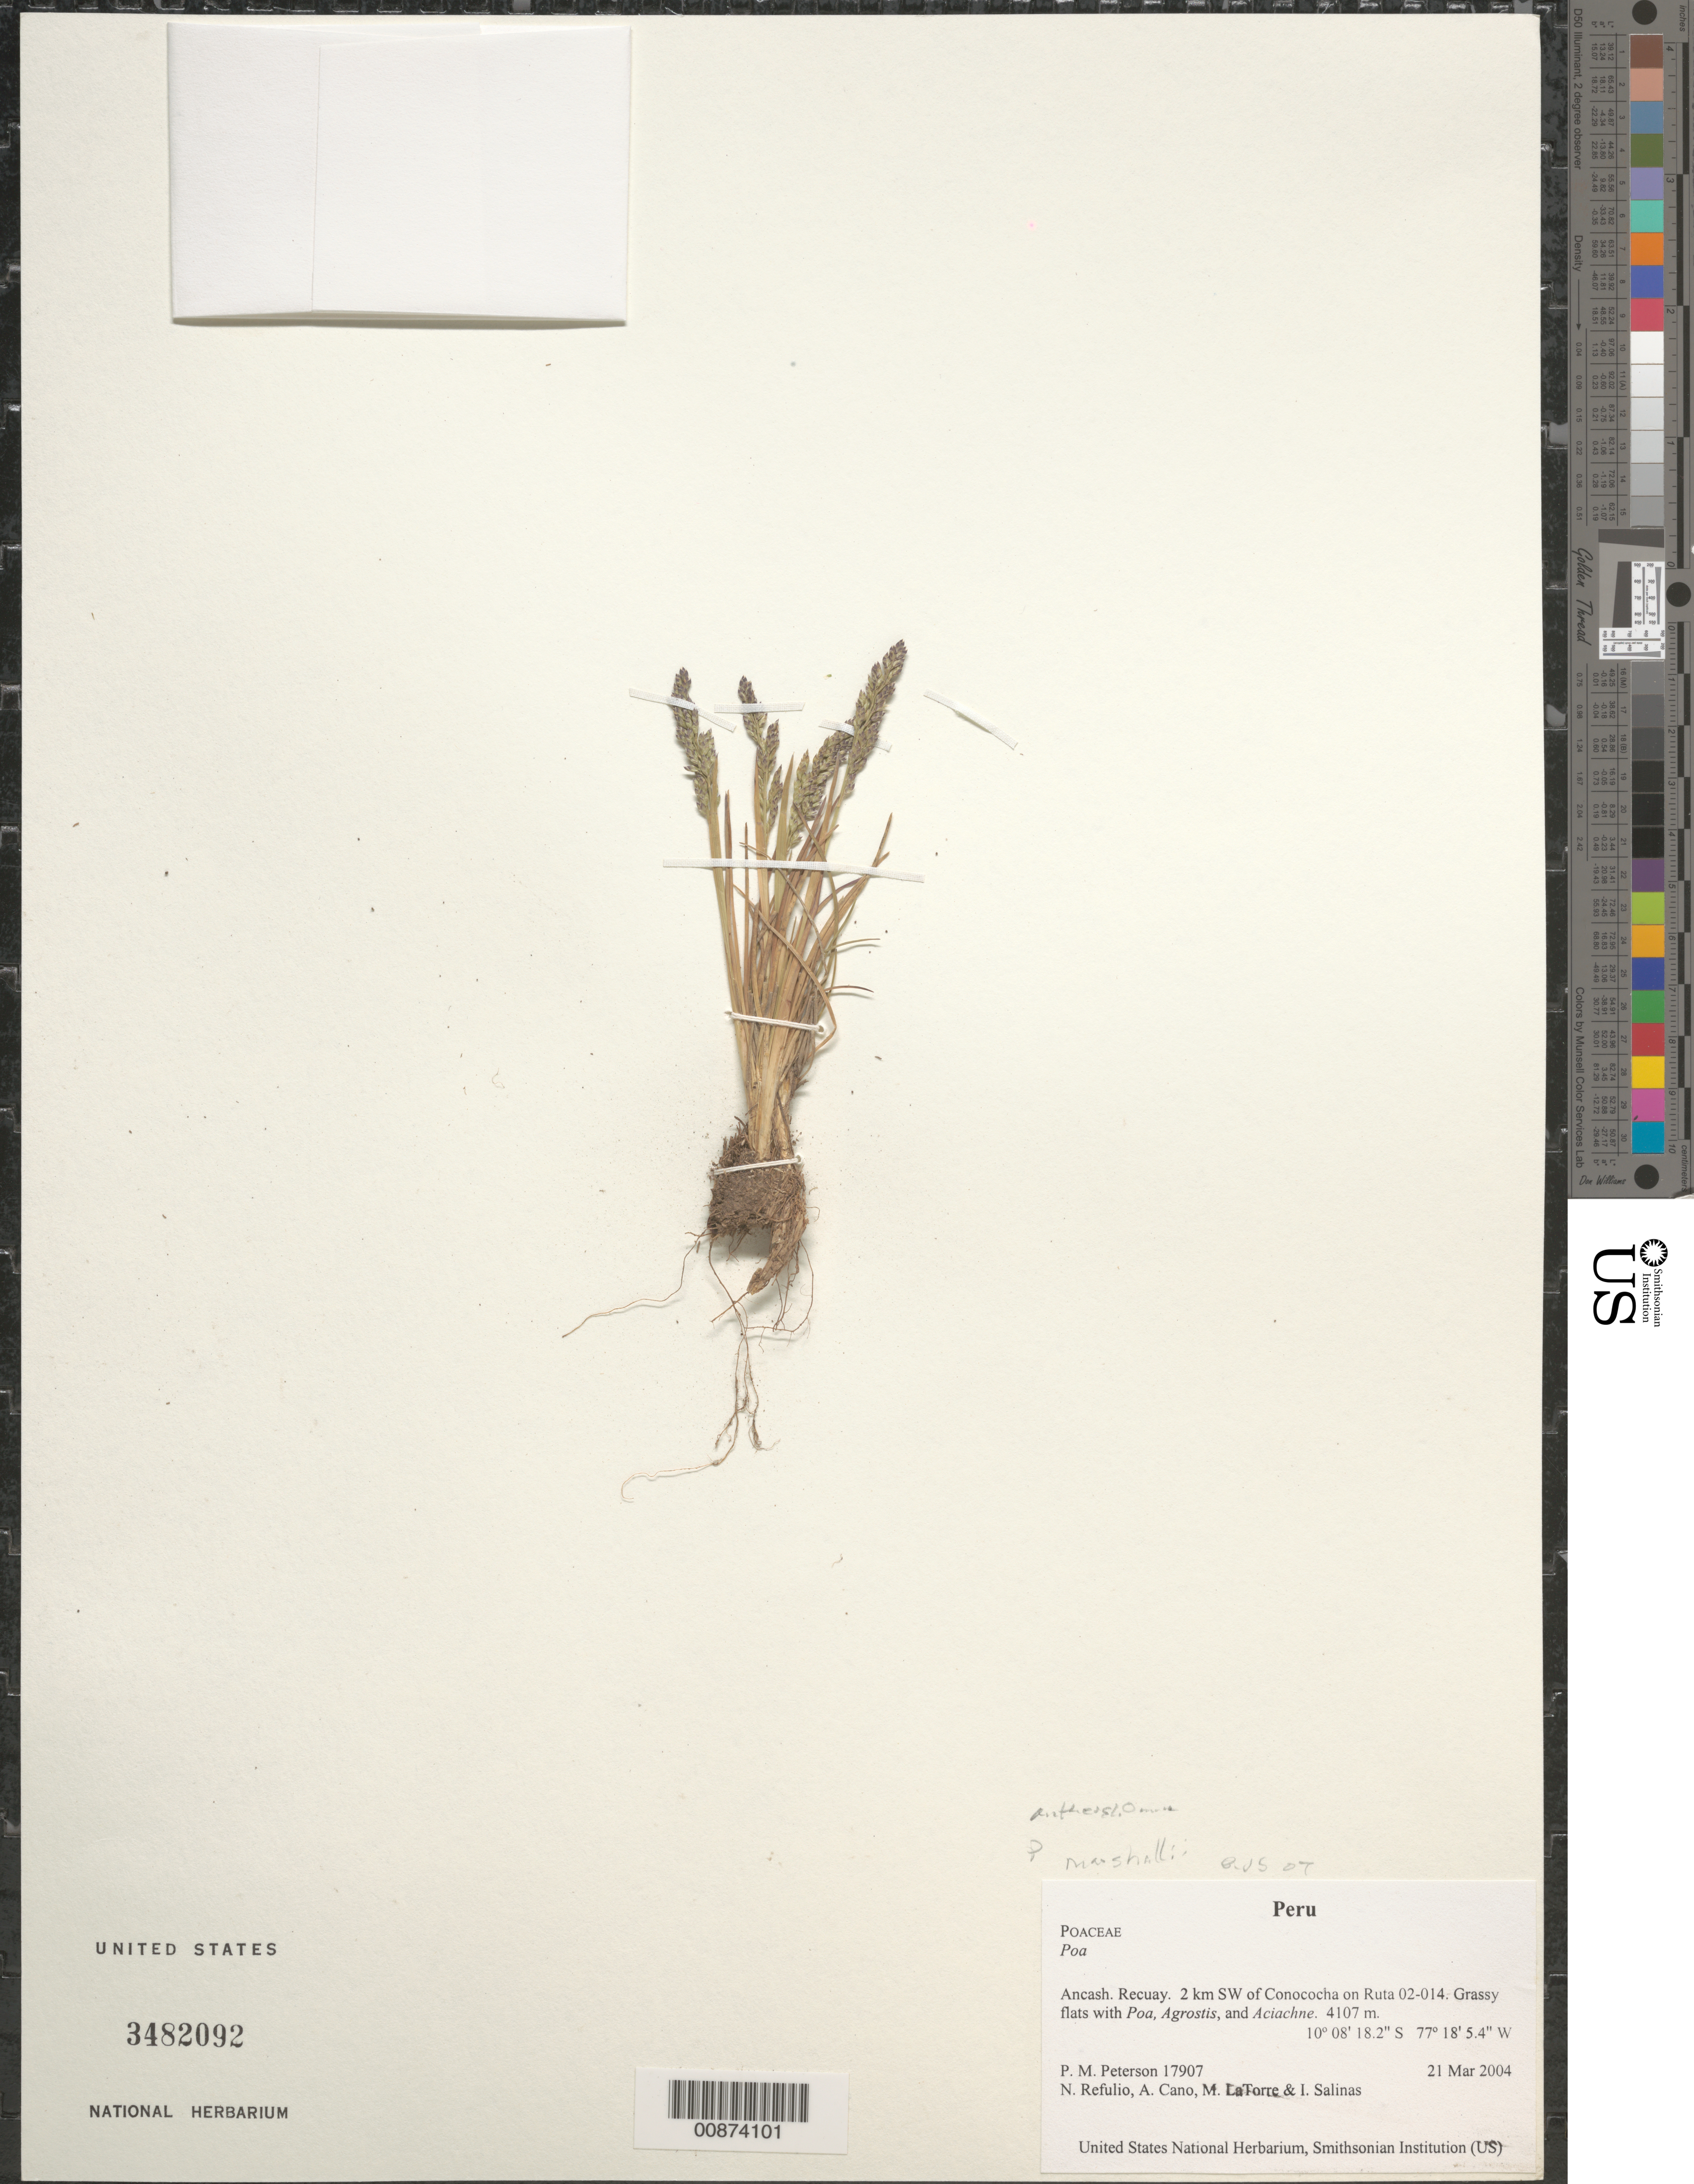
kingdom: Plantae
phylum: Tracheophyta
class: Liliopsida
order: Poales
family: Poaceae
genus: Poa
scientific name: Poa marshallii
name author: Tovar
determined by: Soreng, Robert J., Research Associate (BOT), Smithsonian Institution - National Museum of Natural History (UNITED STATES)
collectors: P. M. Peterson, N. Refulio-Rodríguez, A. Cano, M. Torre & I. Salinas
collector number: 17907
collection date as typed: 21 Mar 2004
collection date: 2004-03-21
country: Peru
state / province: Ancash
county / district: Recuay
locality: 2 km SW of Conococha on Ruta 02-014. Grassy flats with Poa, Agrostis, and Aciachne.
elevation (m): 4107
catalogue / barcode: US 3482092